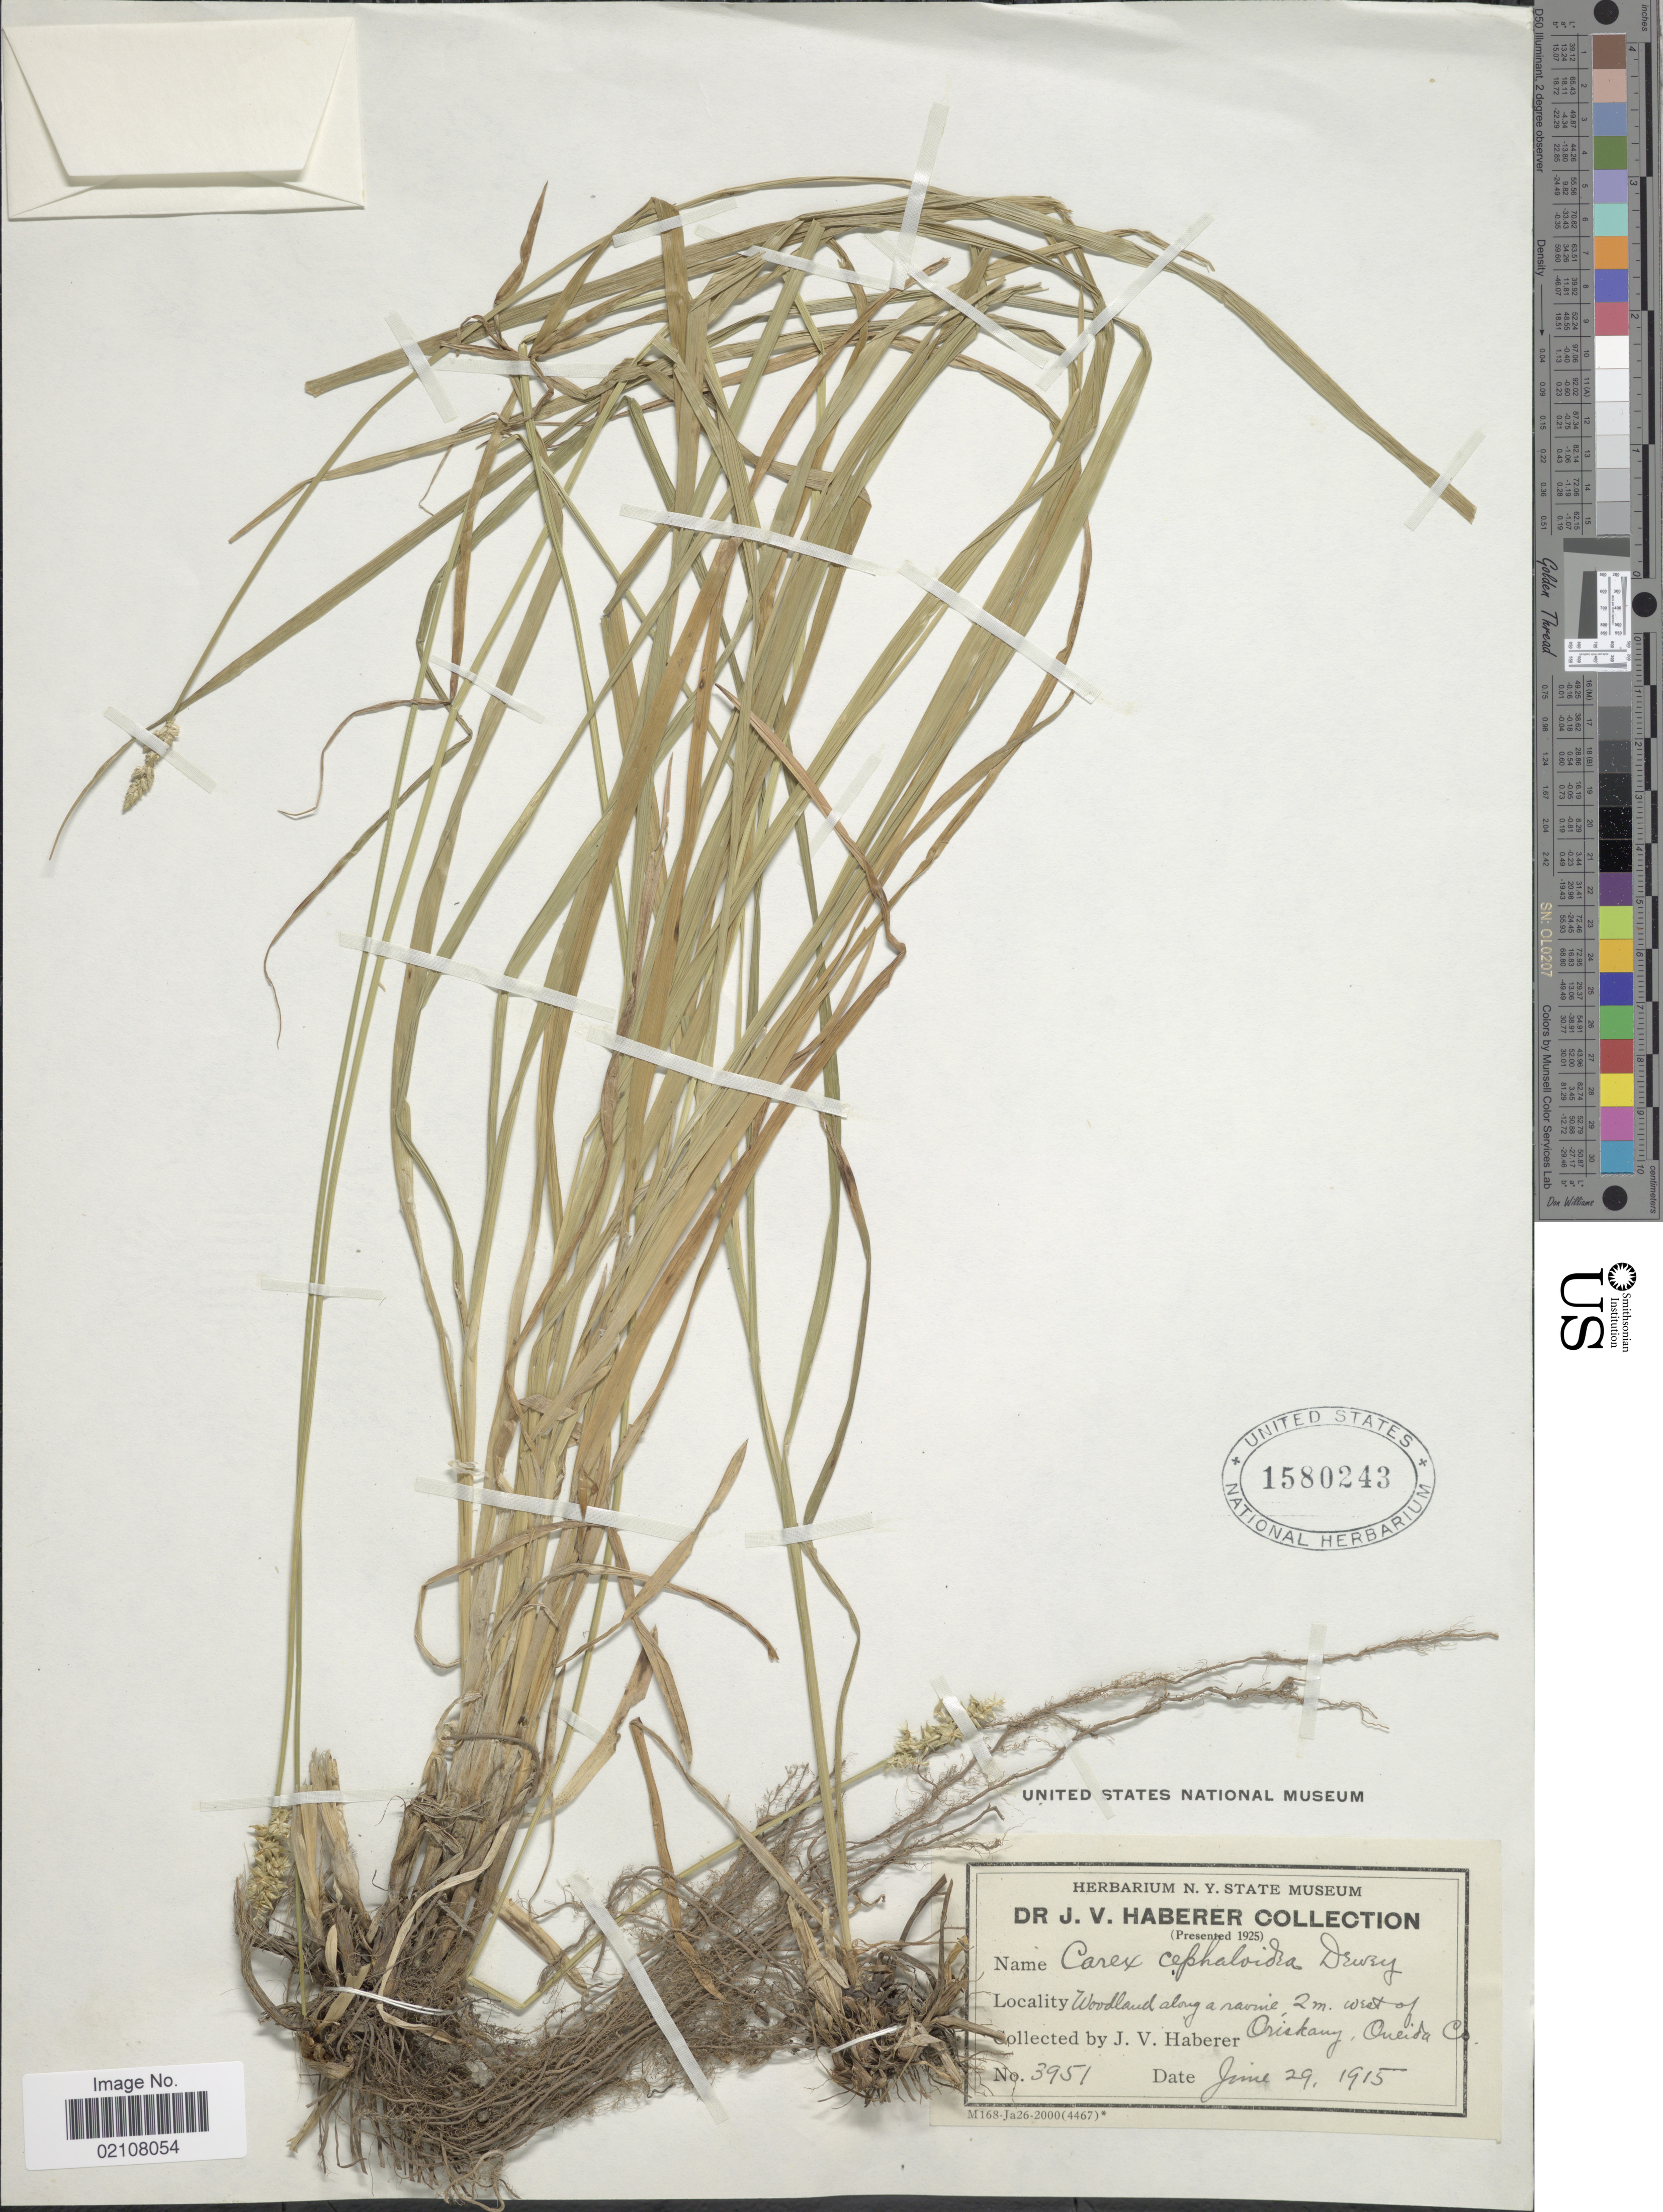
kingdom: Plantae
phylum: Tracheophyta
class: Liliopsida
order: Poales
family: Cyperaceae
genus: Carex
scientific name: Carex cephaloidea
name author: (Dewey) Dewey ex Boott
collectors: J. V. Haberer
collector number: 3951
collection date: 1915-06-29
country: United States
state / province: New York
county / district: Oneida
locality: Woodland along a ravine, 2 mi. west of Oriskany, Oneida Co.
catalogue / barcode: US 1580243